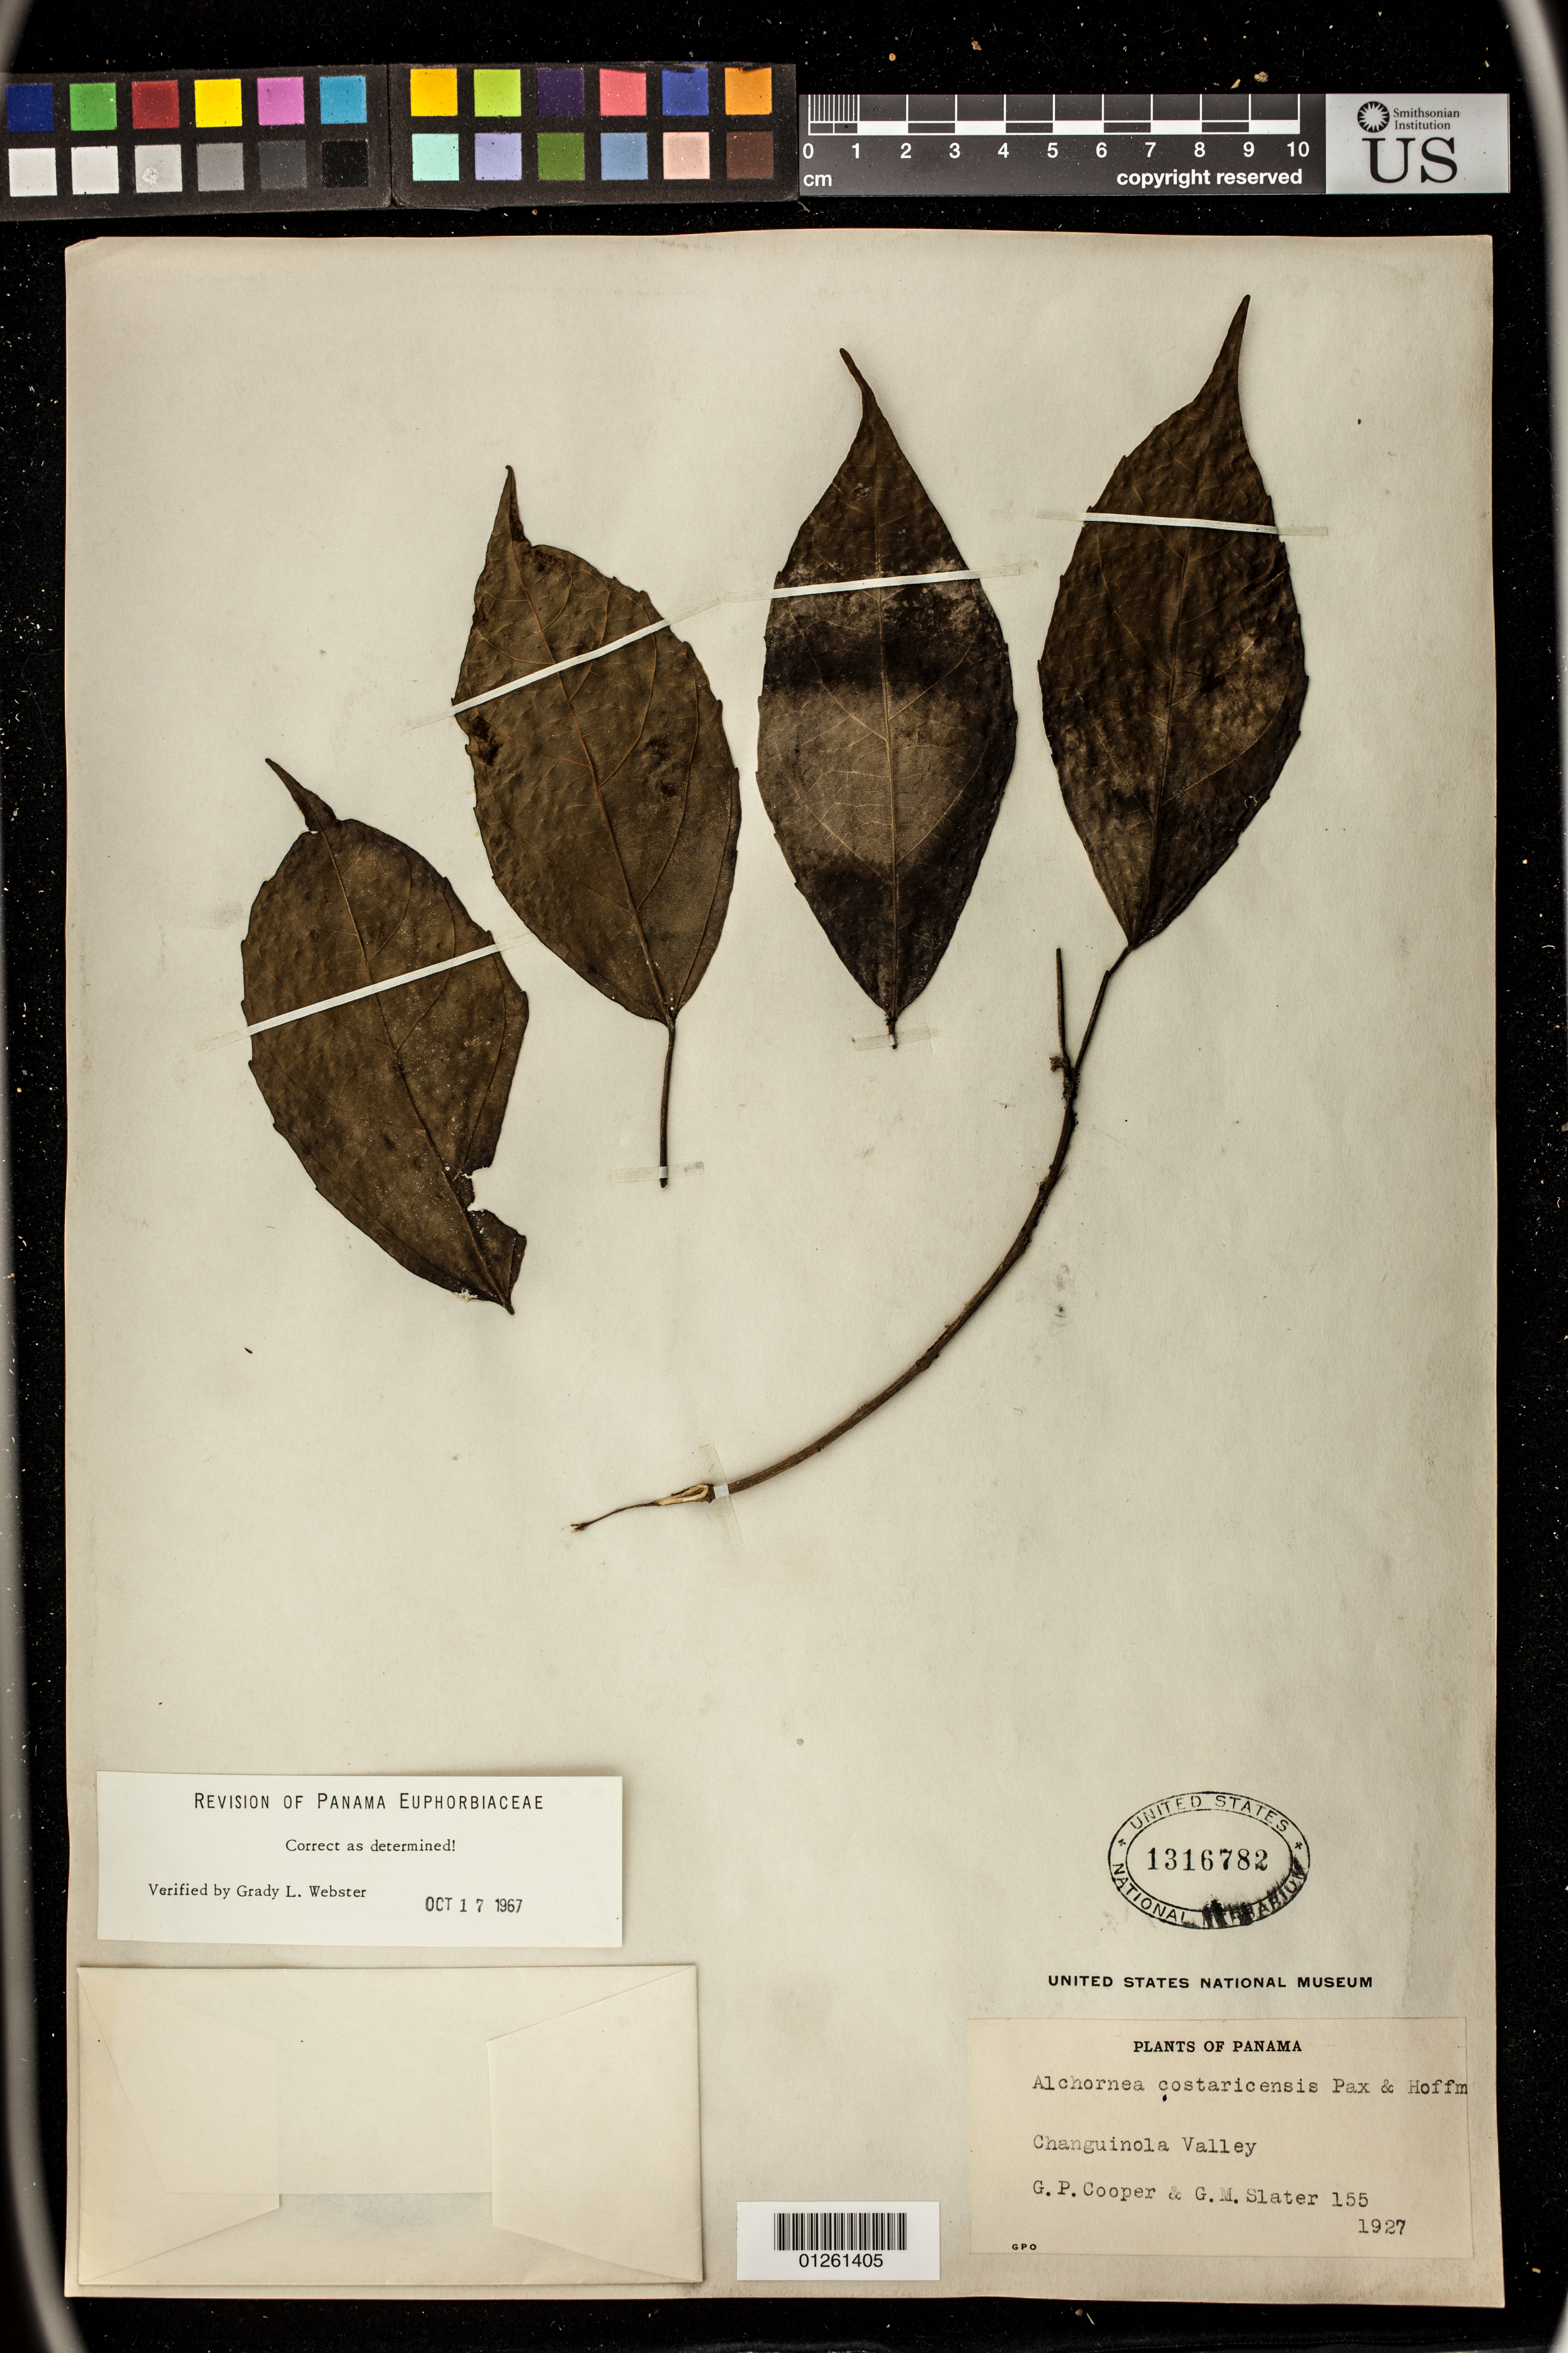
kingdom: Plantae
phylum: Tracheophyta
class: Magnoliopsida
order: Malpighiales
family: Euphorbiaceae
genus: Alchornea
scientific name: Alchornea costaricensis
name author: Pax & K. Hoffm. in Engl.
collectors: G. Cooper & G. Slater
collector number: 155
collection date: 1927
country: Panama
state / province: Bocas del Toro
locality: Changuinola Valley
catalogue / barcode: US 1316782